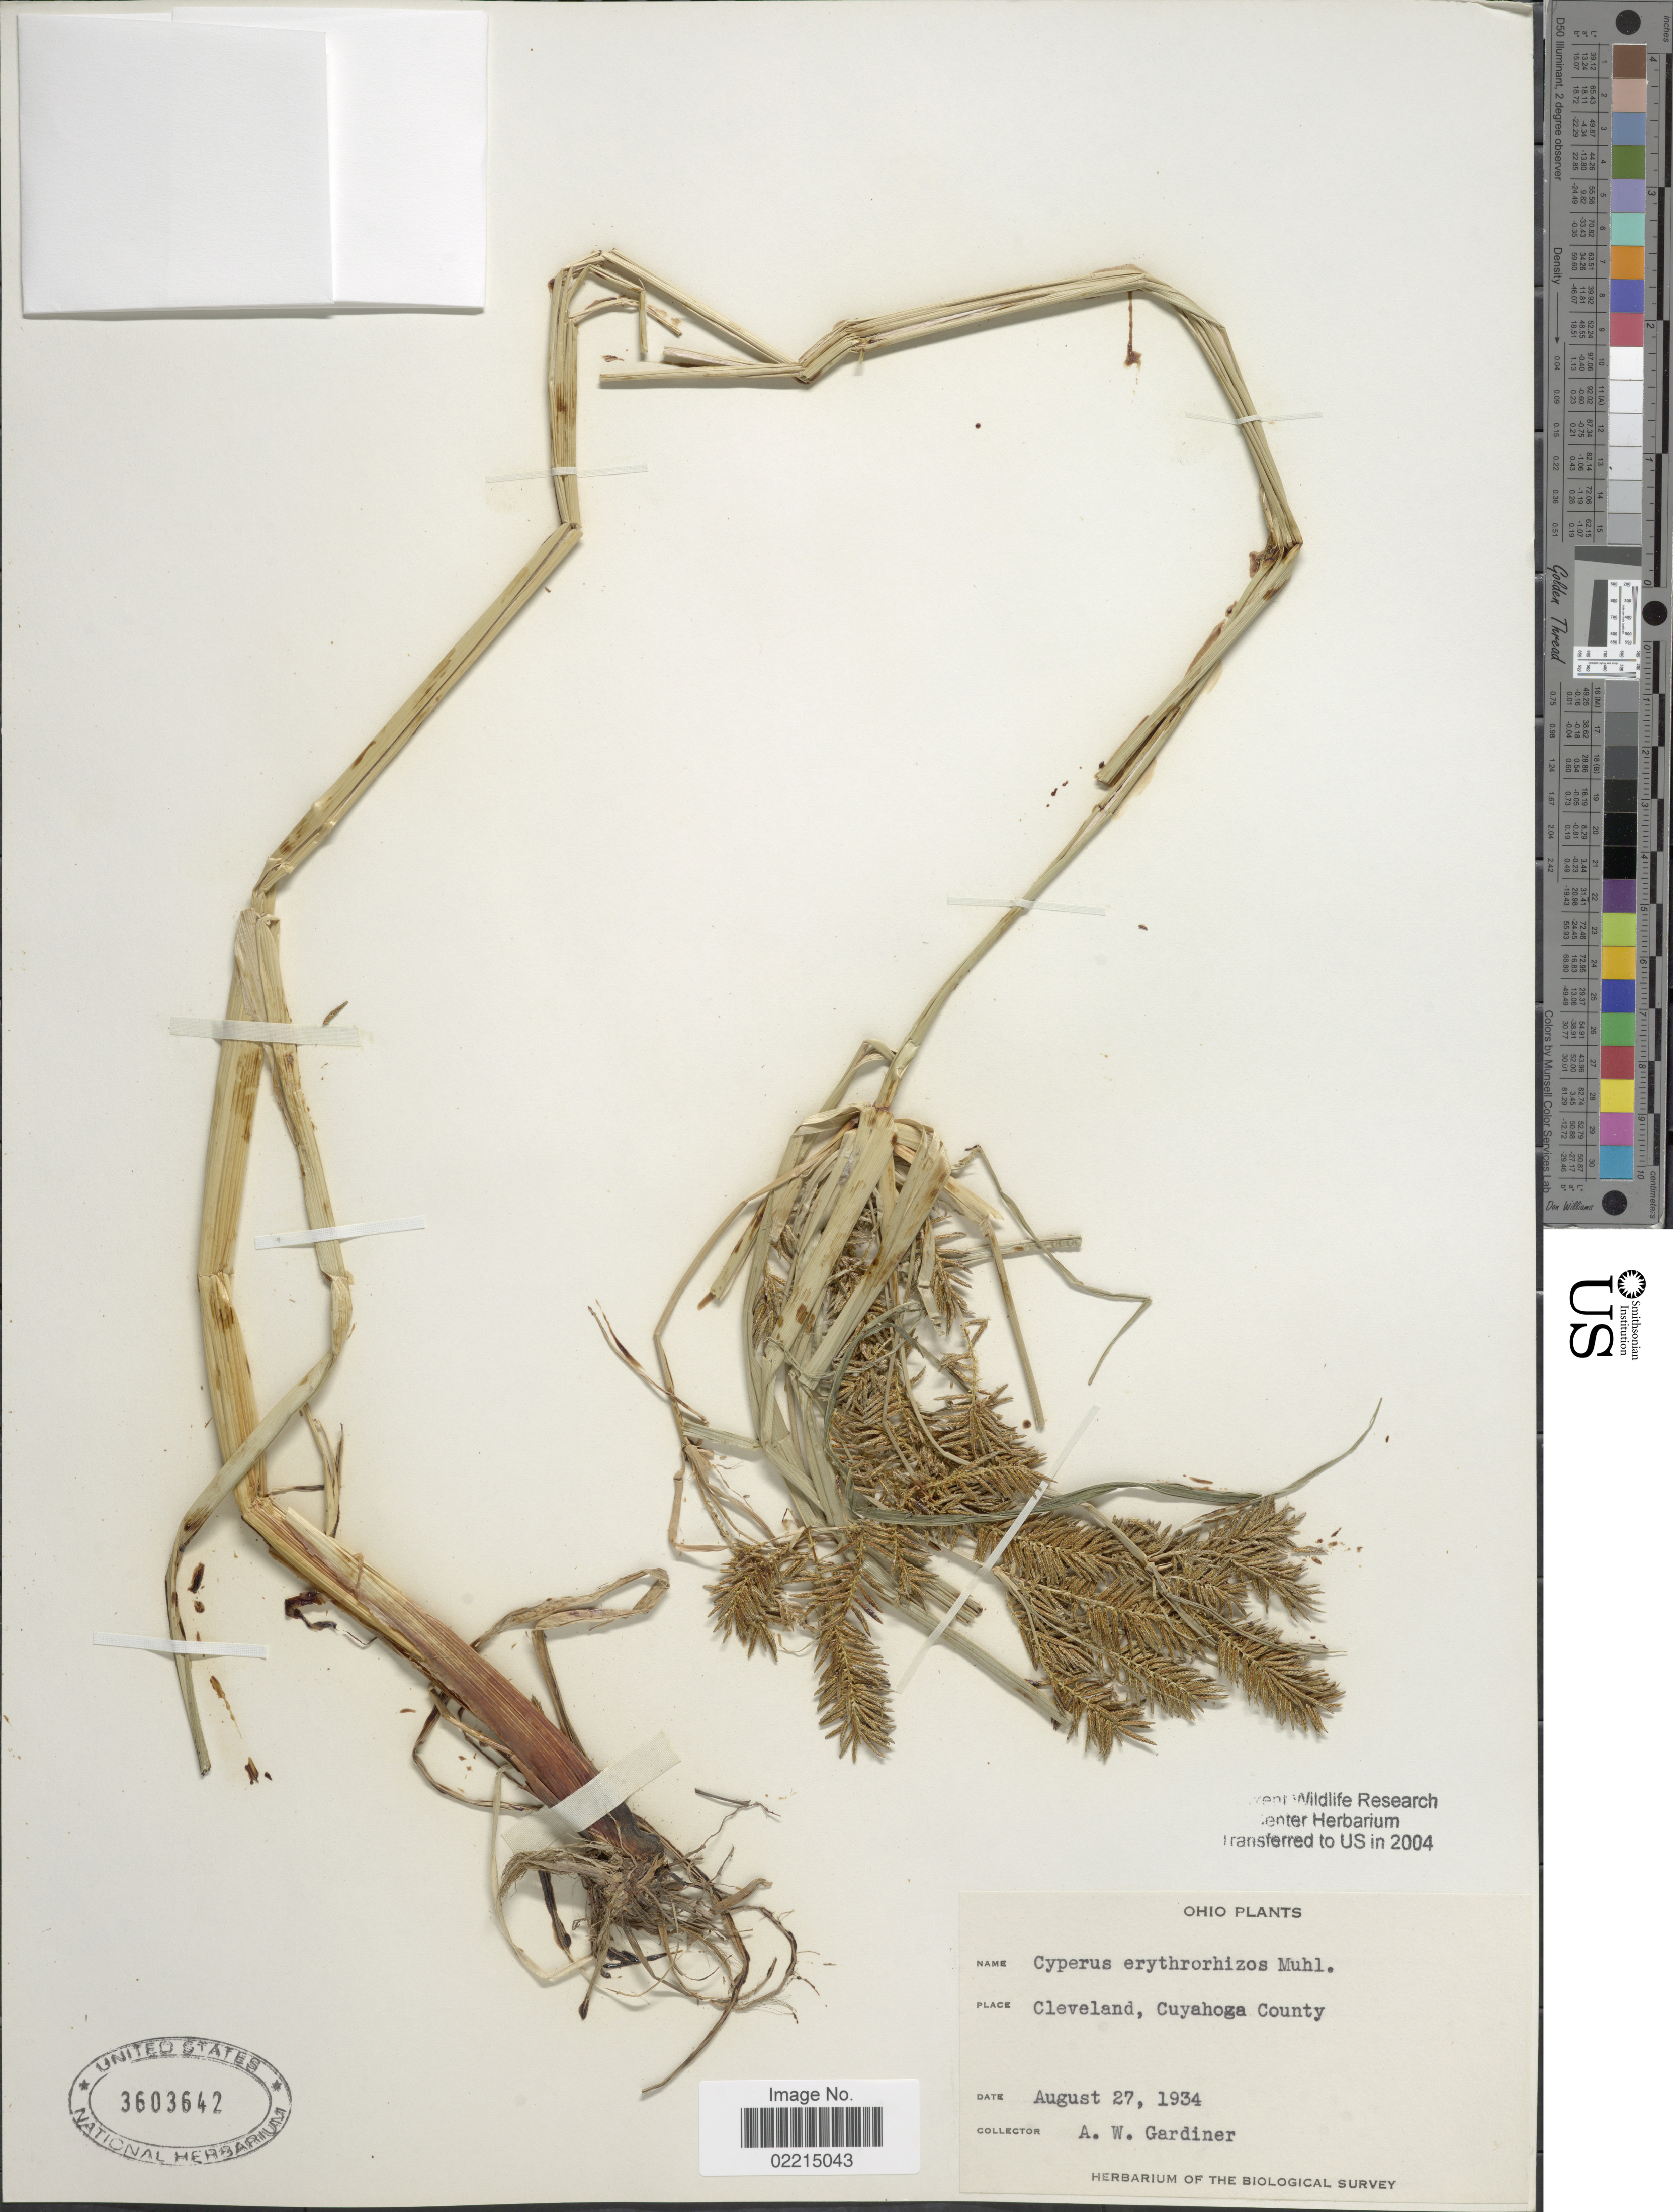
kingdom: Plantae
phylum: Tracheophyta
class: Liliopsida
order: Poales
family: Cyperaceae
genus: Cyperus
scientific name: Cyperus erythrorhizos Muhl.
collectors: A. Gardiner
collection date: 1934-08-27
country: United States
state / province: Ohio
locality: Cleveland, Cuyahoga County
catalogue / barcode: US 3603642